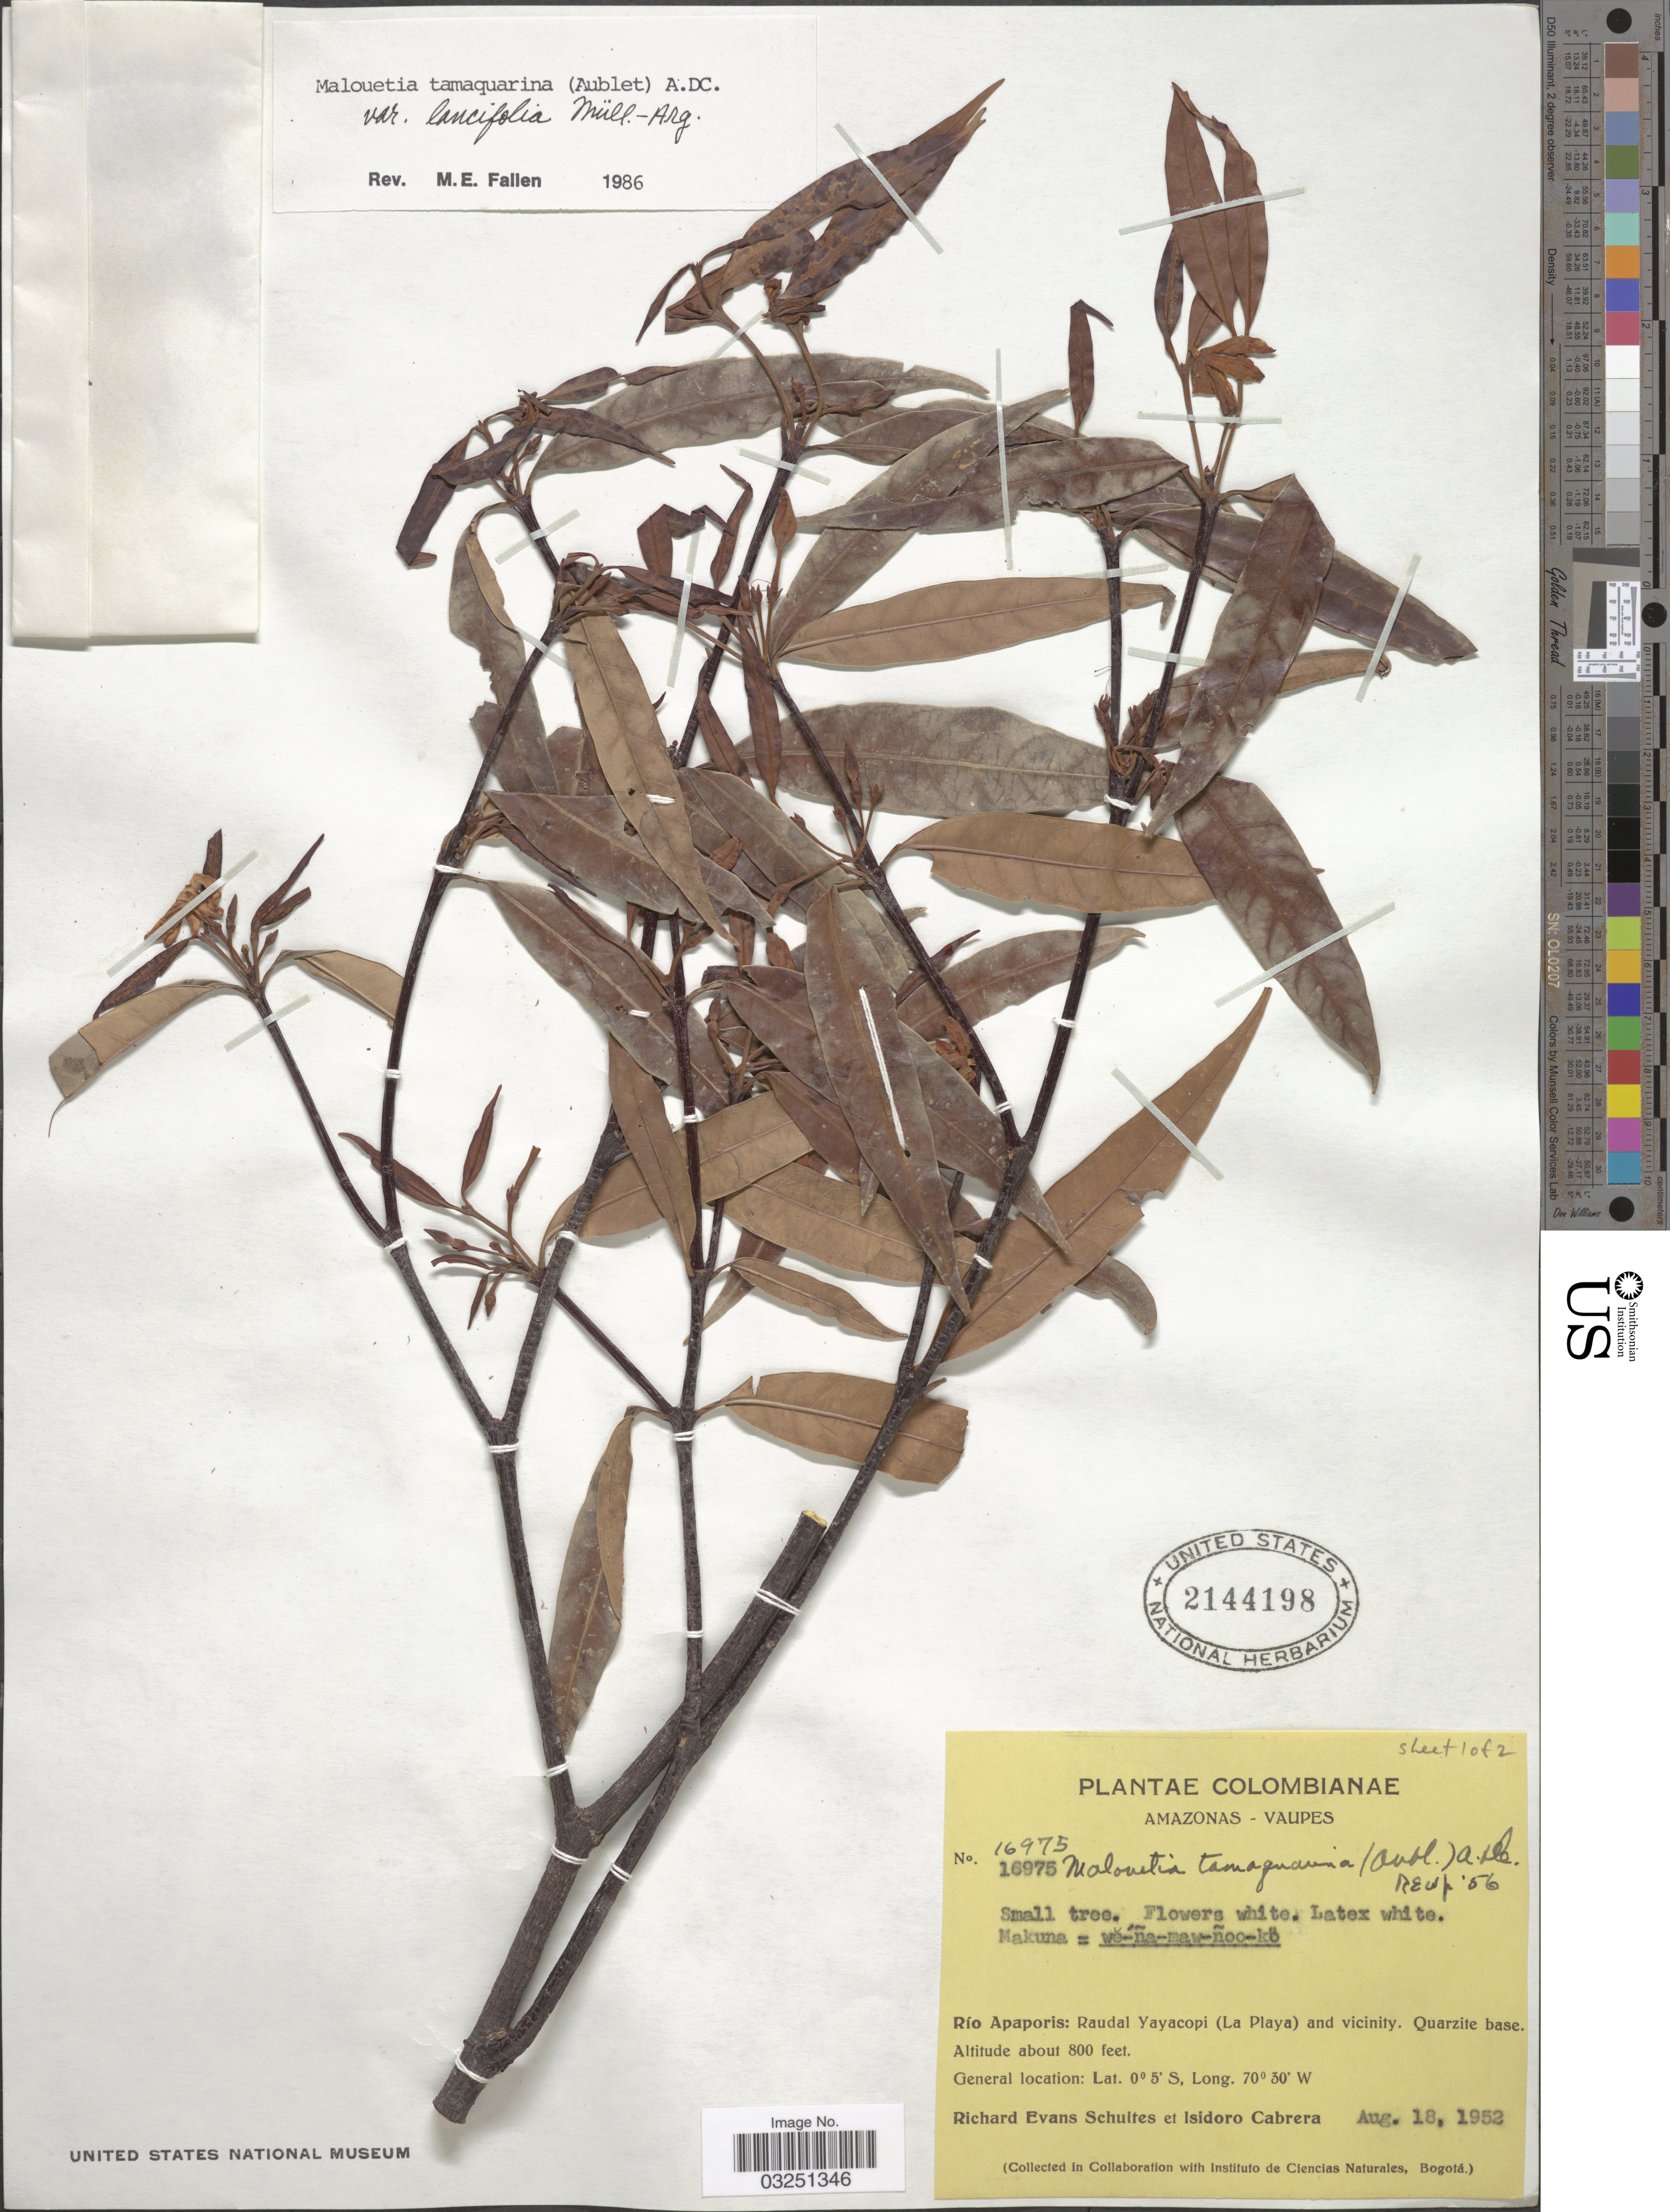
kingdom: Plantae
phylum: Tracheophyta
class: Magnoliopsida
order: Gentianales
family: Apocynaceae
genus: Malouetia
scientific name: Malouetia tamaquarina var. lancifolia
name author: Müll. Arg.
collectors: R. E. Schultes & I. Cabrera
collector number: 16975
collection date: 1952-08-18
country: Colombia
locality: Amazonas - Vaupes. Río Apaporis: Raudal Yayacopi (La Playa) and vicinity. Quarzite base.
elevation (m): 244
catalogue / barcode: US 2144198